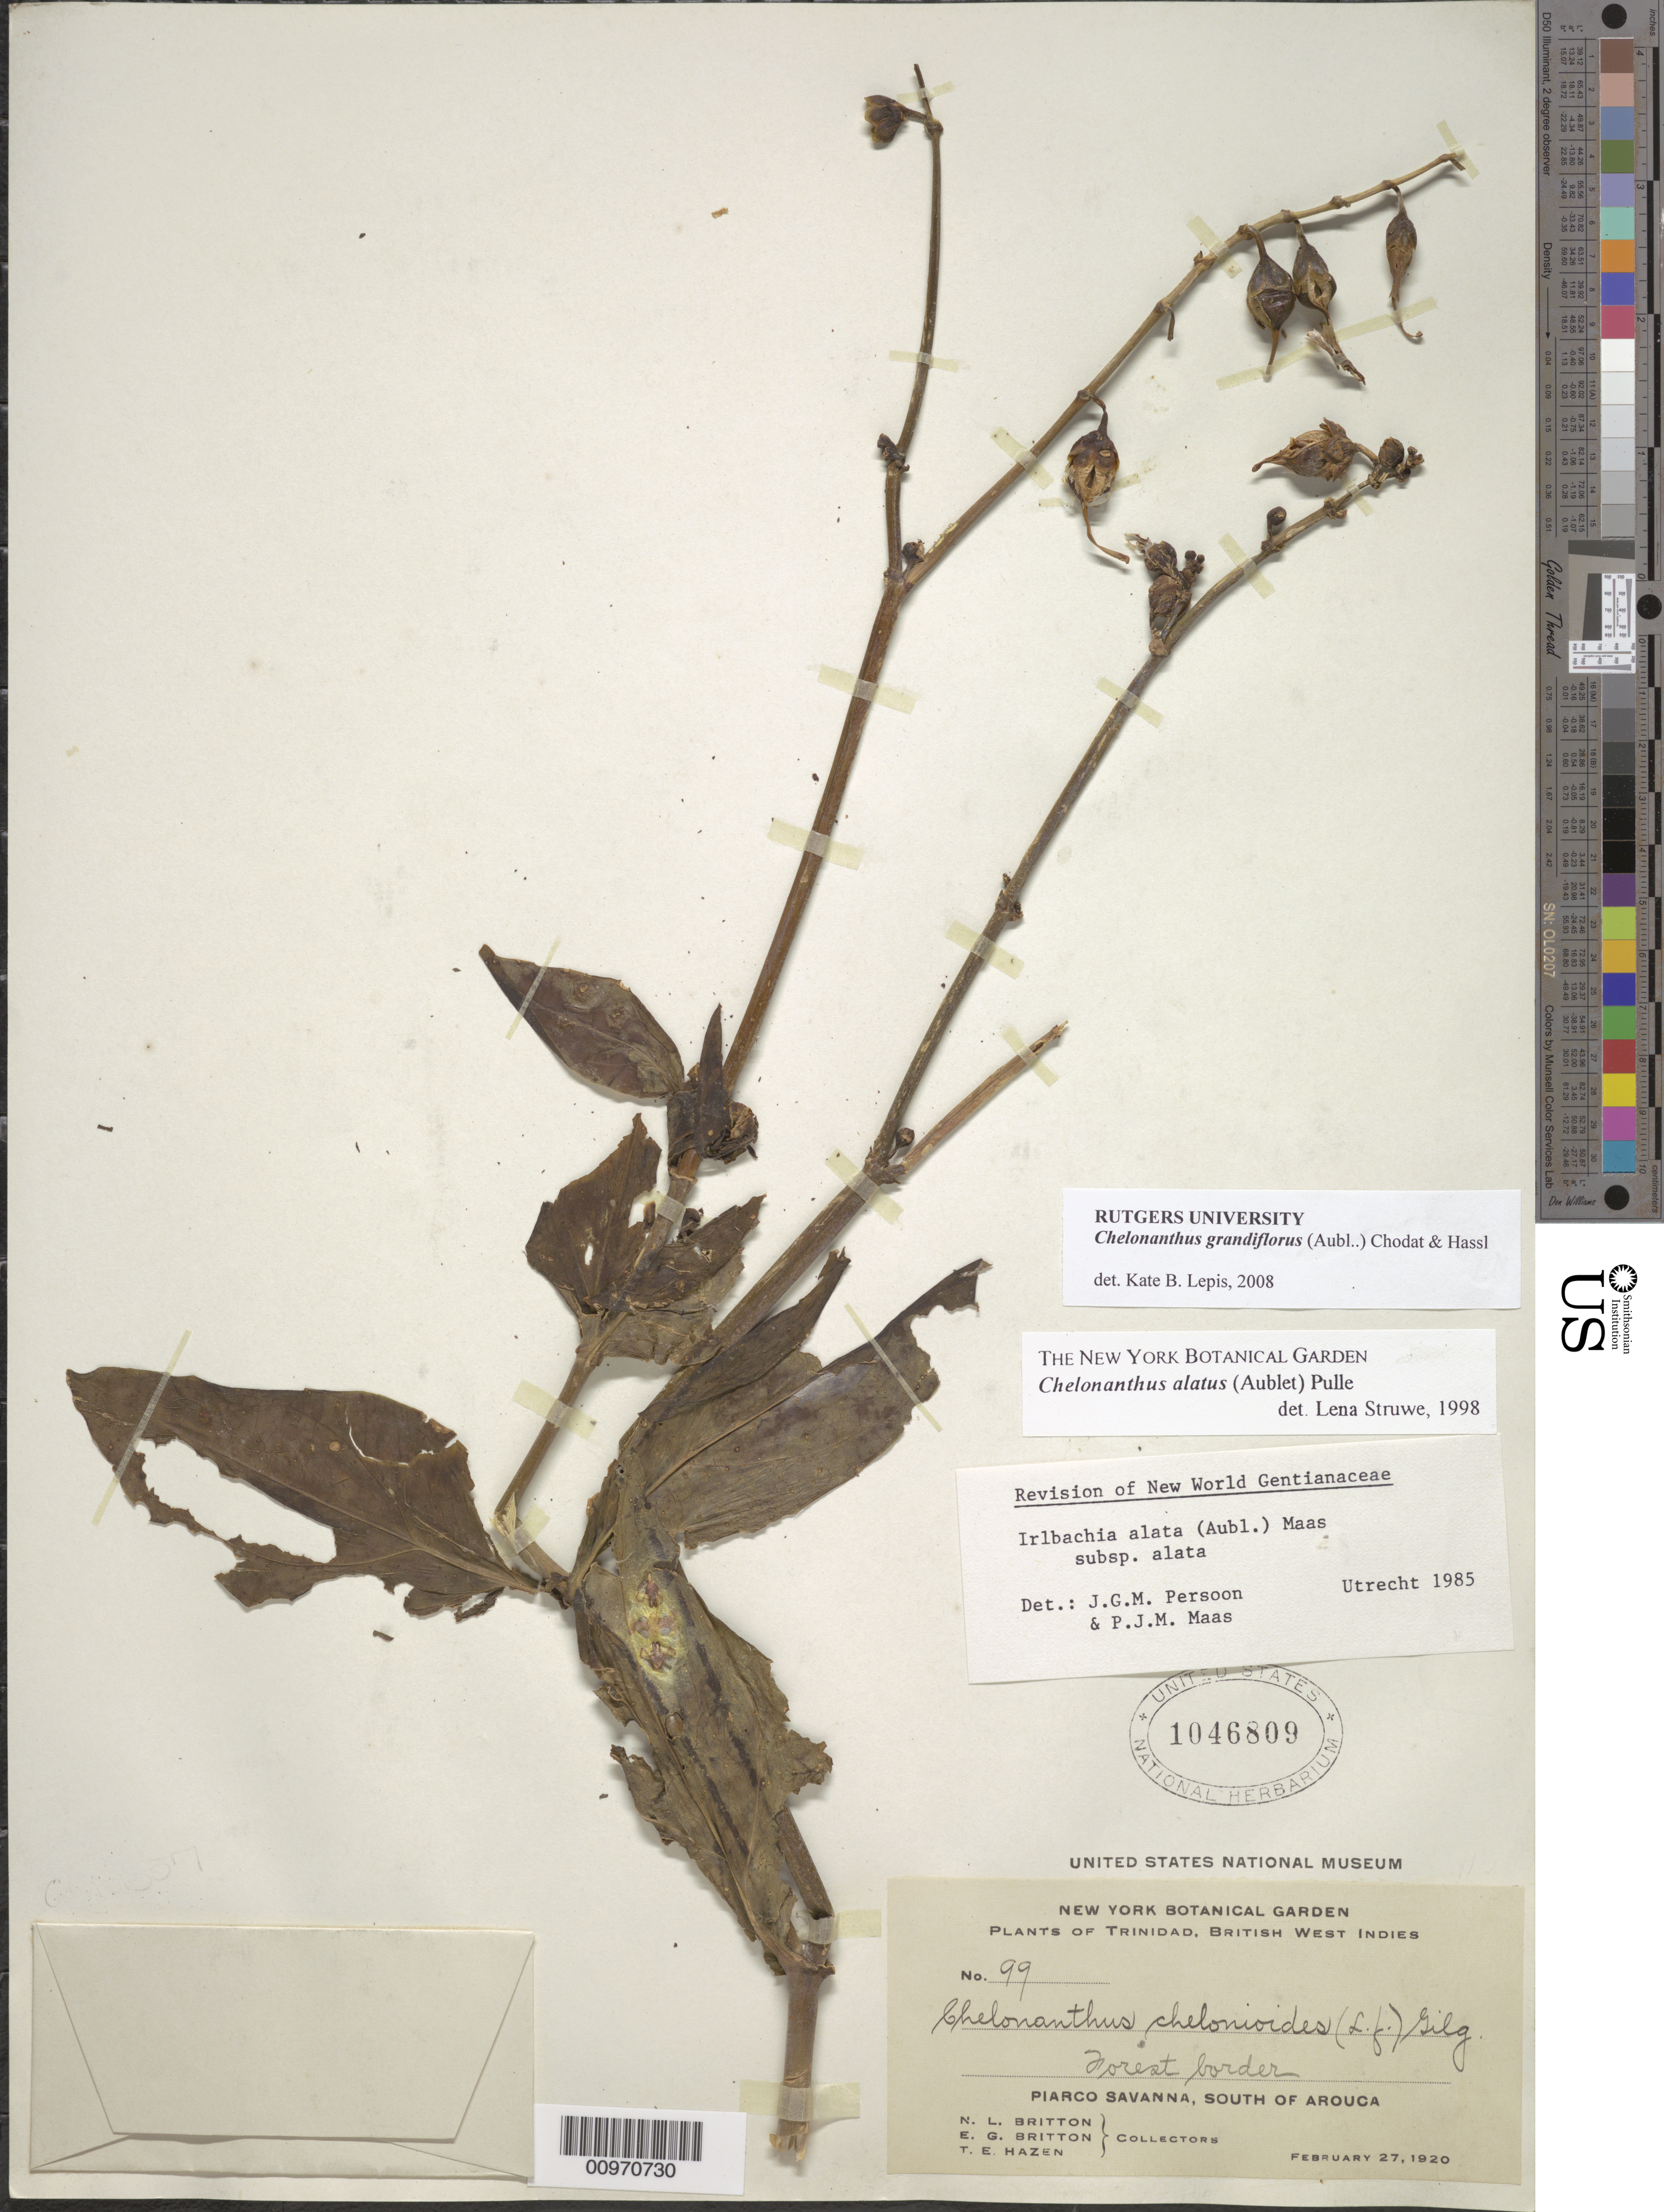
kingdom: Plantae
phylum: Tracheophyta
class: Magnoliopsida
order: Gentianales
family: Gentianaceae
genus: Chelonanthus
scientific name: Chelonanthus grandiflorus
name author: (Aubl.) Chodat & Hassl.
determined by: Lepis, Kate B.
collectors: N. Britton, E. G. Britton & T. E. Hazen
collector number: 99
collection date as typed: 27 Feb 1920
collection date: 1920-02-27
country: Trinidad and Tobago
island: Trinidad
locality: Piarco Savanna, south of Arouca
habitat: Forest border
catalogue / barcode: US 1046809